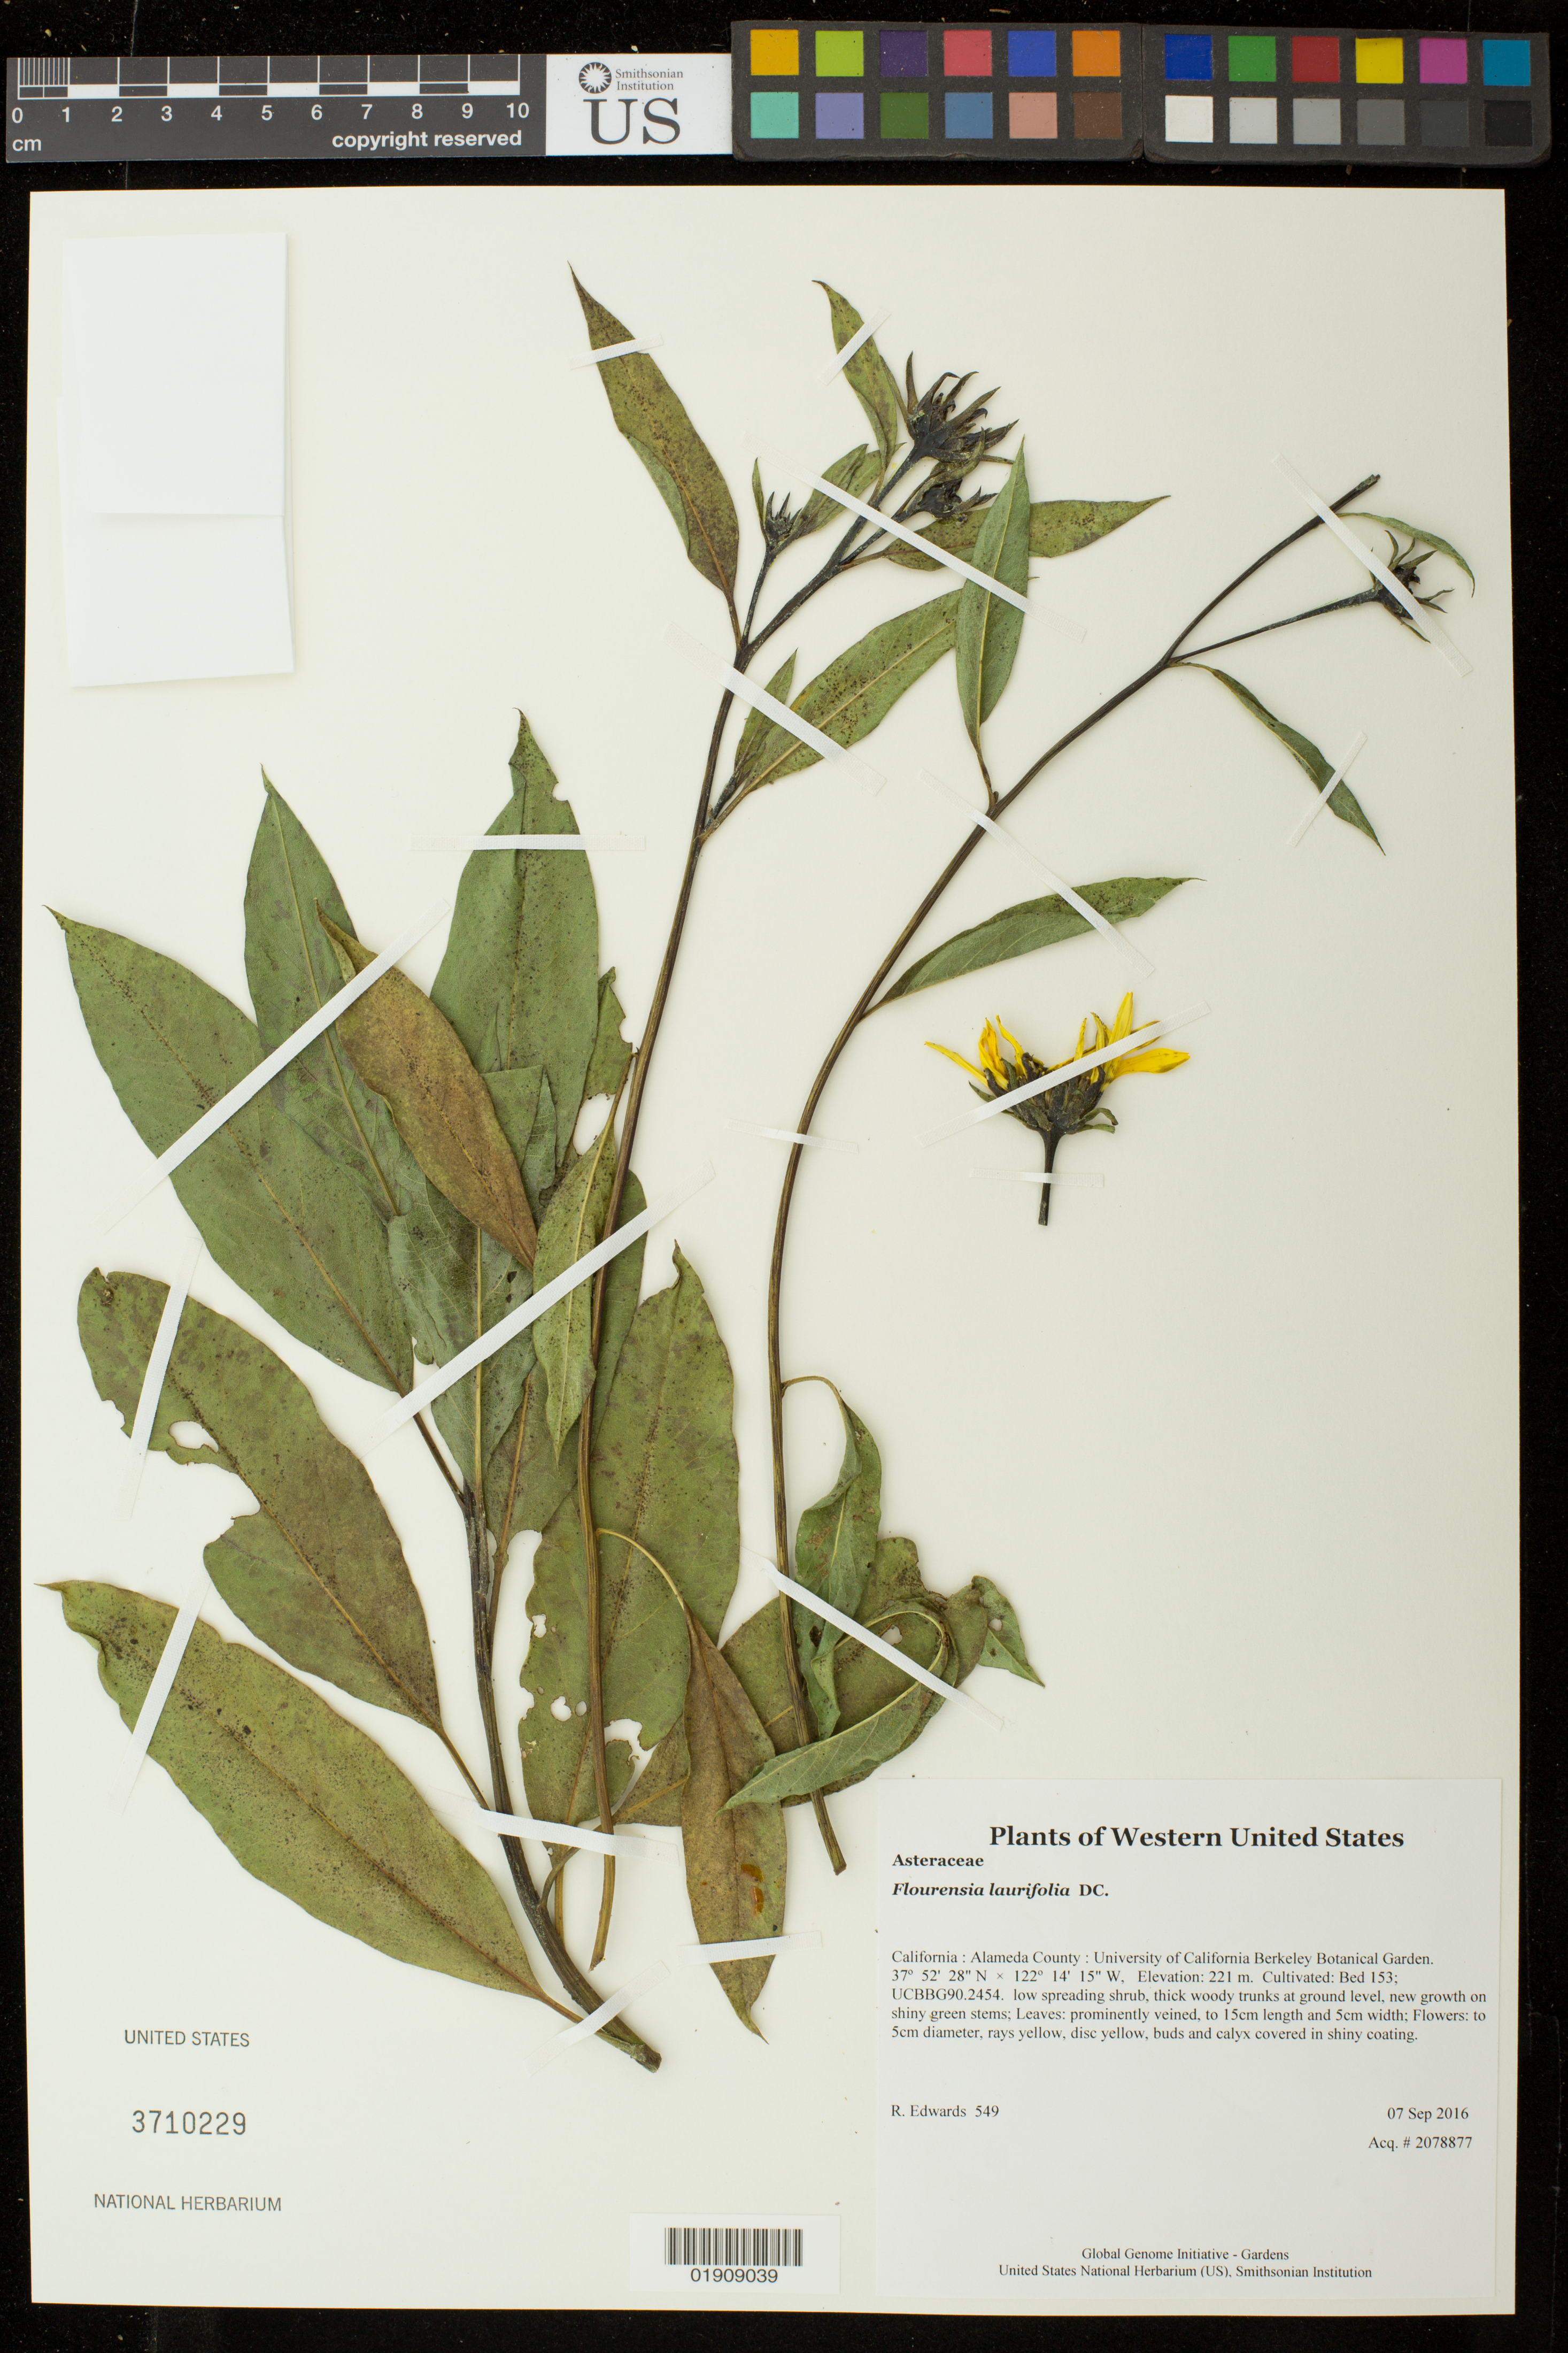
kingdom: Plantae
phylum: Tracheophyta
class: Magnoliopsida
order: Asterales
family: Asteraceae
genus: Flourensia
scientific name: Flourensia laurifolia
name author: DC.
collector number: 549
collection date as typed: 7 September 2016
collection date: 2016-09-07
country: United States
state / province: California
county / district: Alameda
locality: University of California Berkeley Botanical Garden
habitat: Cultivated: Bed 153; UCBBG90.2454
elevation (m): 221.2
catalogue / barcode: US 3710229